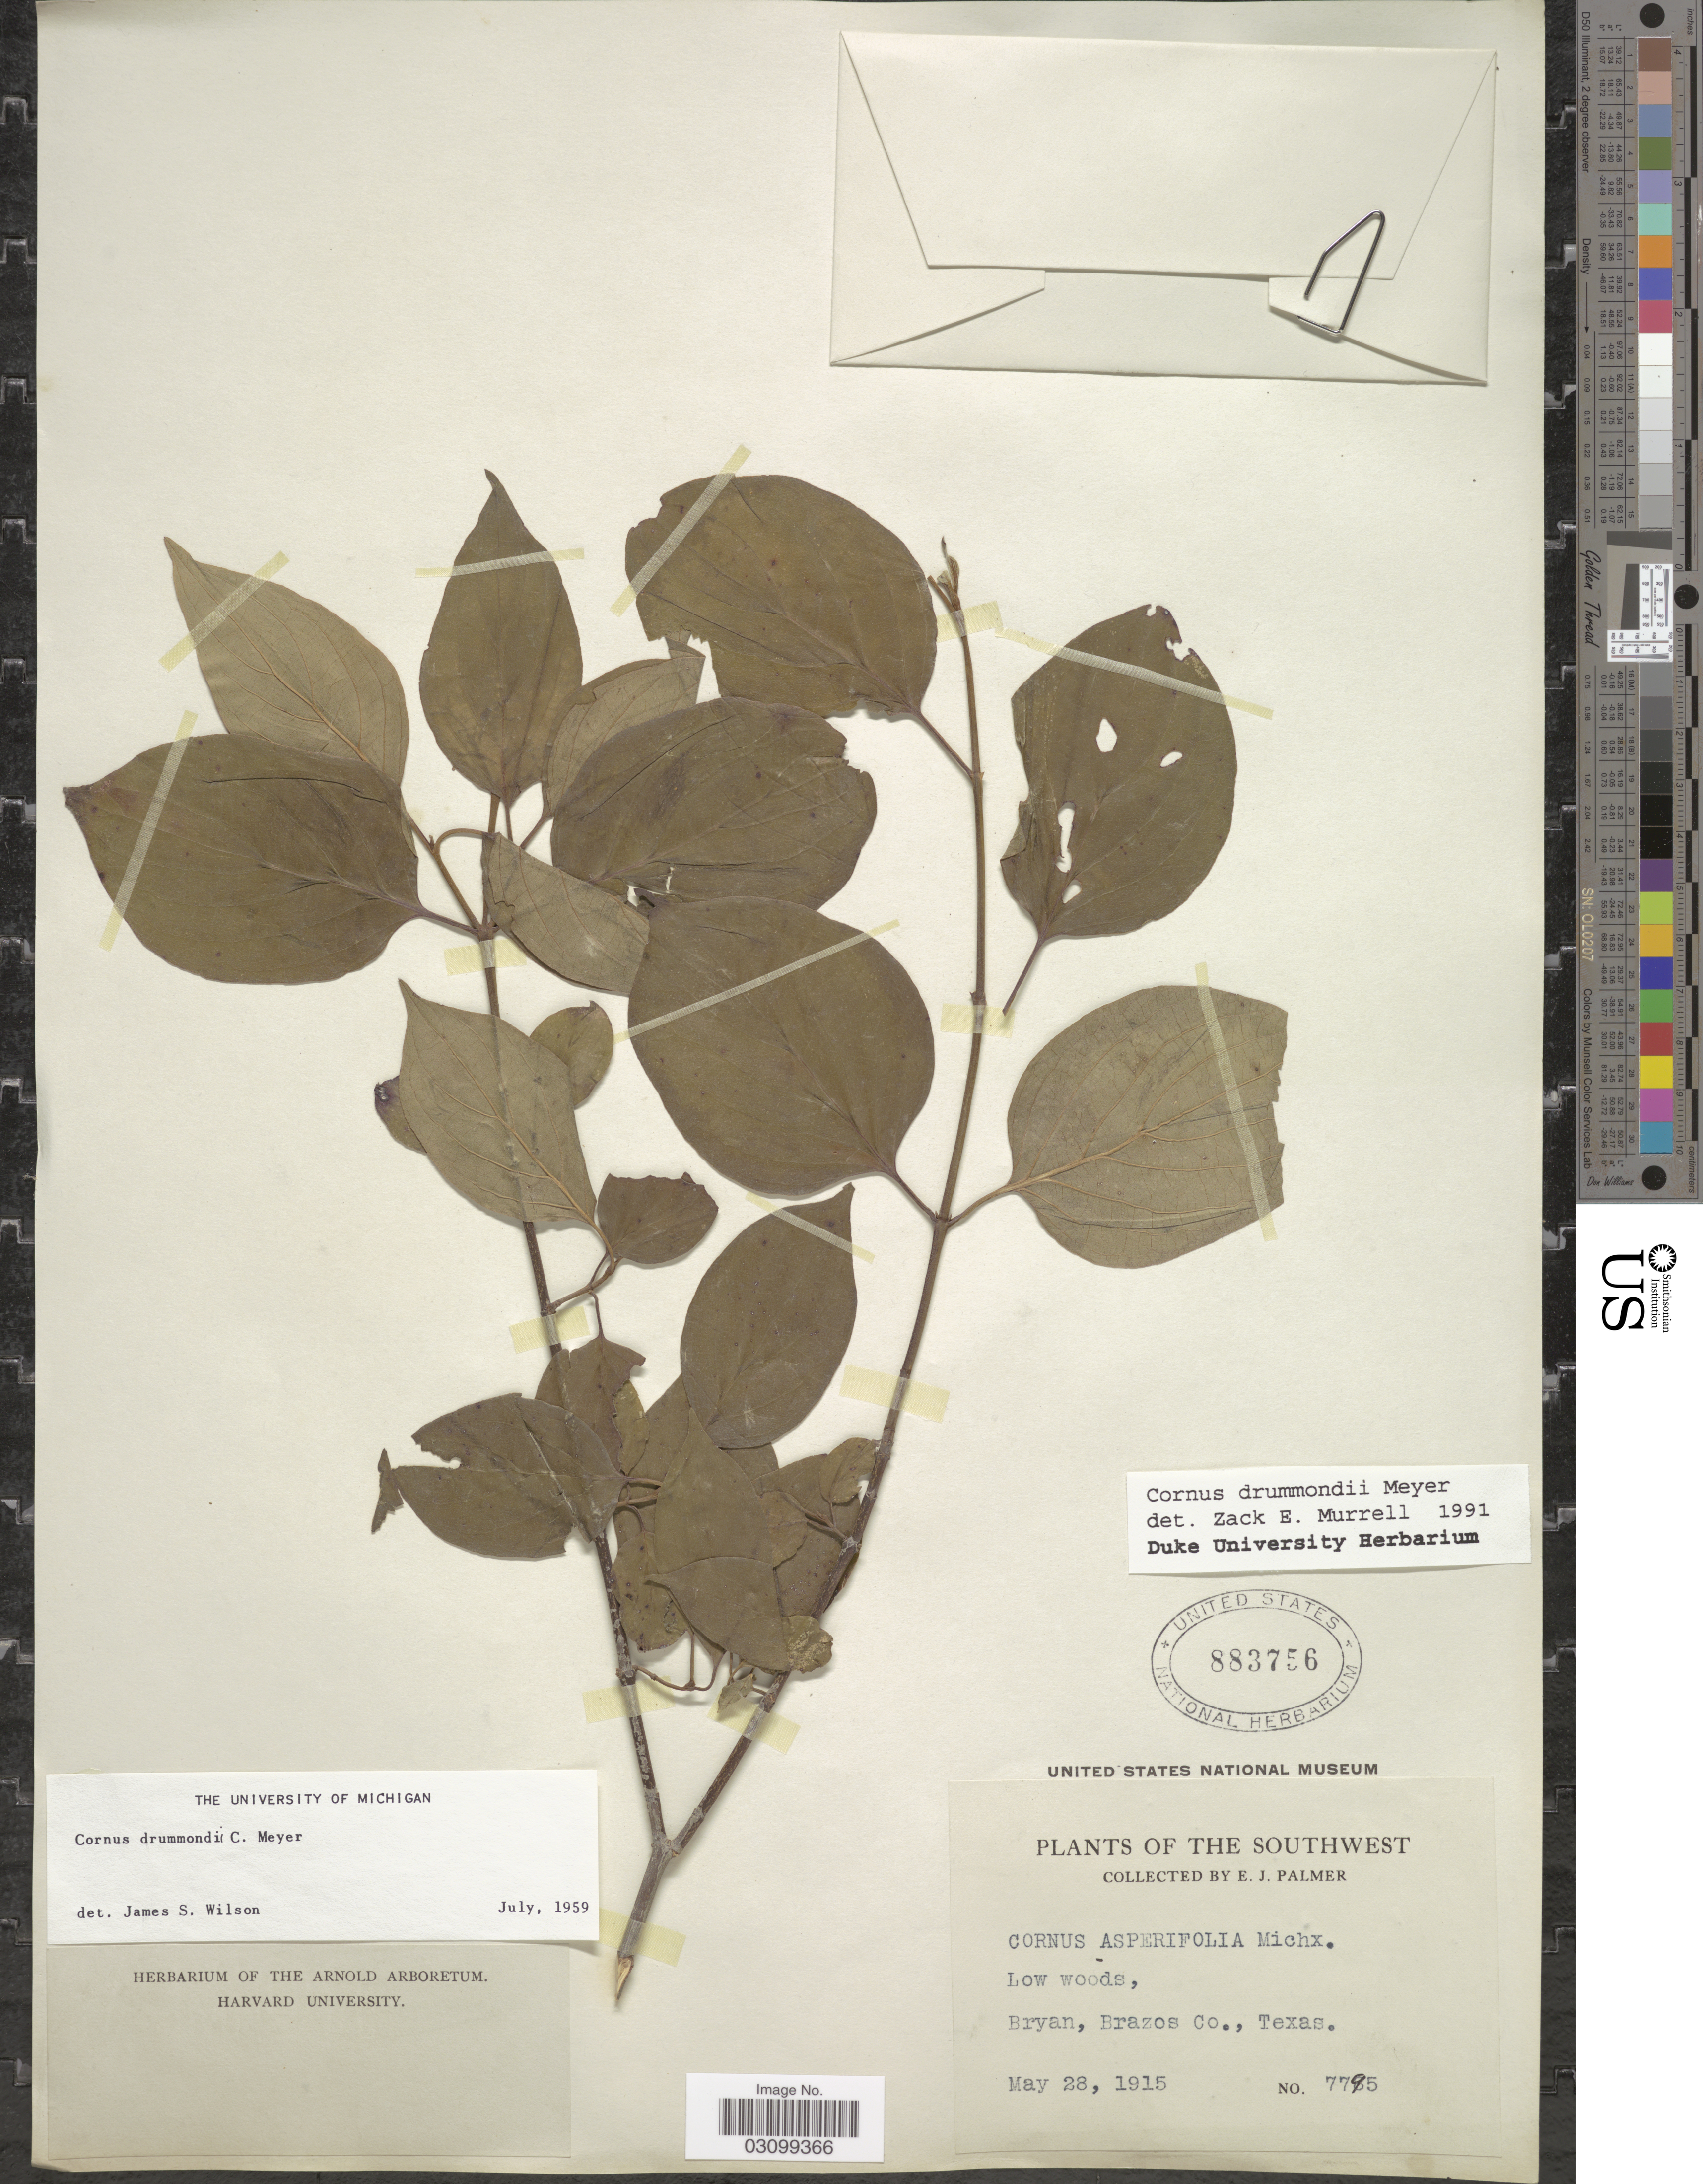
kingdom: Plantae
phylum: Tracheophyta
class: Magnoliopsida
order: Cornales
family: Cornaceae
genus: Cornus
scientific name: Cornus drummondii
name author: C.A. Mey.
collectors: E. J. Palmer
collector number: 7795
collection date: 1915-05-28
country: United States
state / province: Texas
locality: Southwest. Bryan, Brazos Co.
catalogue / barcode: US 883756